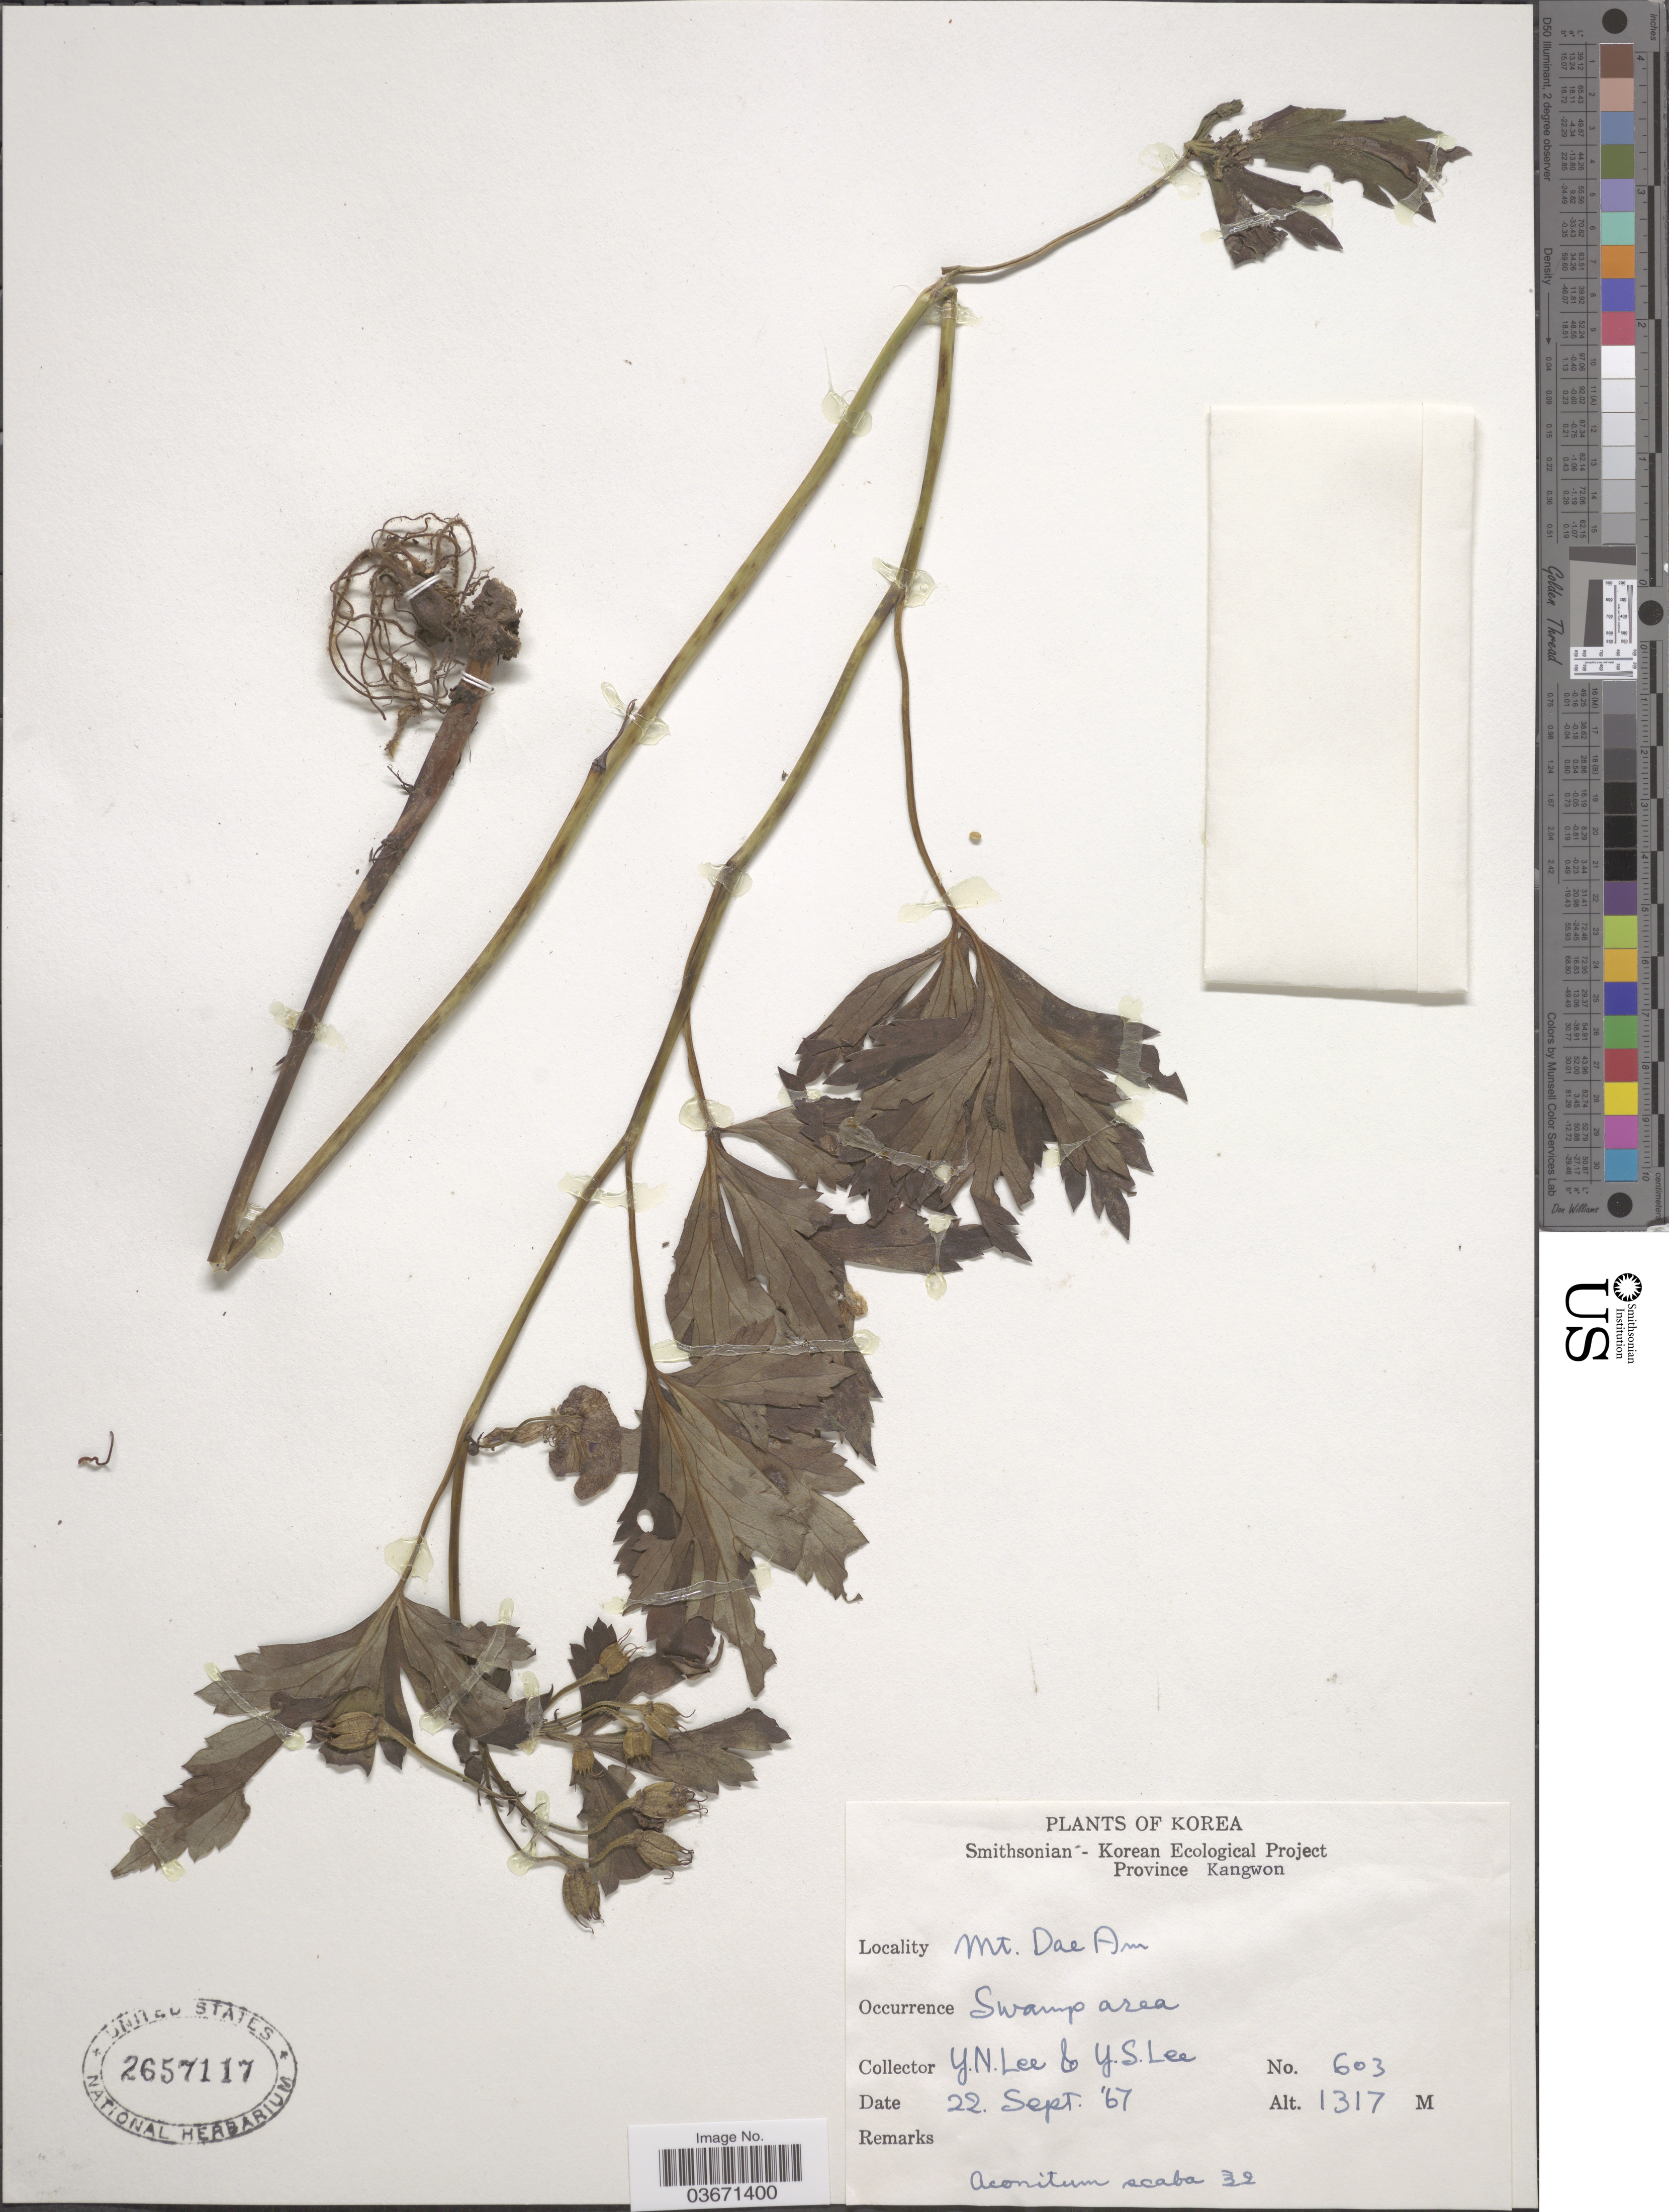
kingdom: Plantae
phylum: Tracheophyta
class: Magnoliopsida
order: Ranunculales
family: Ranunculaceae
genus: Aconitum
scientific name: Aconitum scaba, ined 10/2022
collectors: Y. N. Lee & Y. S. Lee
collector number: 603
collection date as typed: Transcribed d/m/y: 22/9/67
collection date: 1967-09-22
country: North Korea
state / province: Kangwon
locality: Mt. Dae Am.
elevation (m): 1317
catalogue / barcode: US 2657117